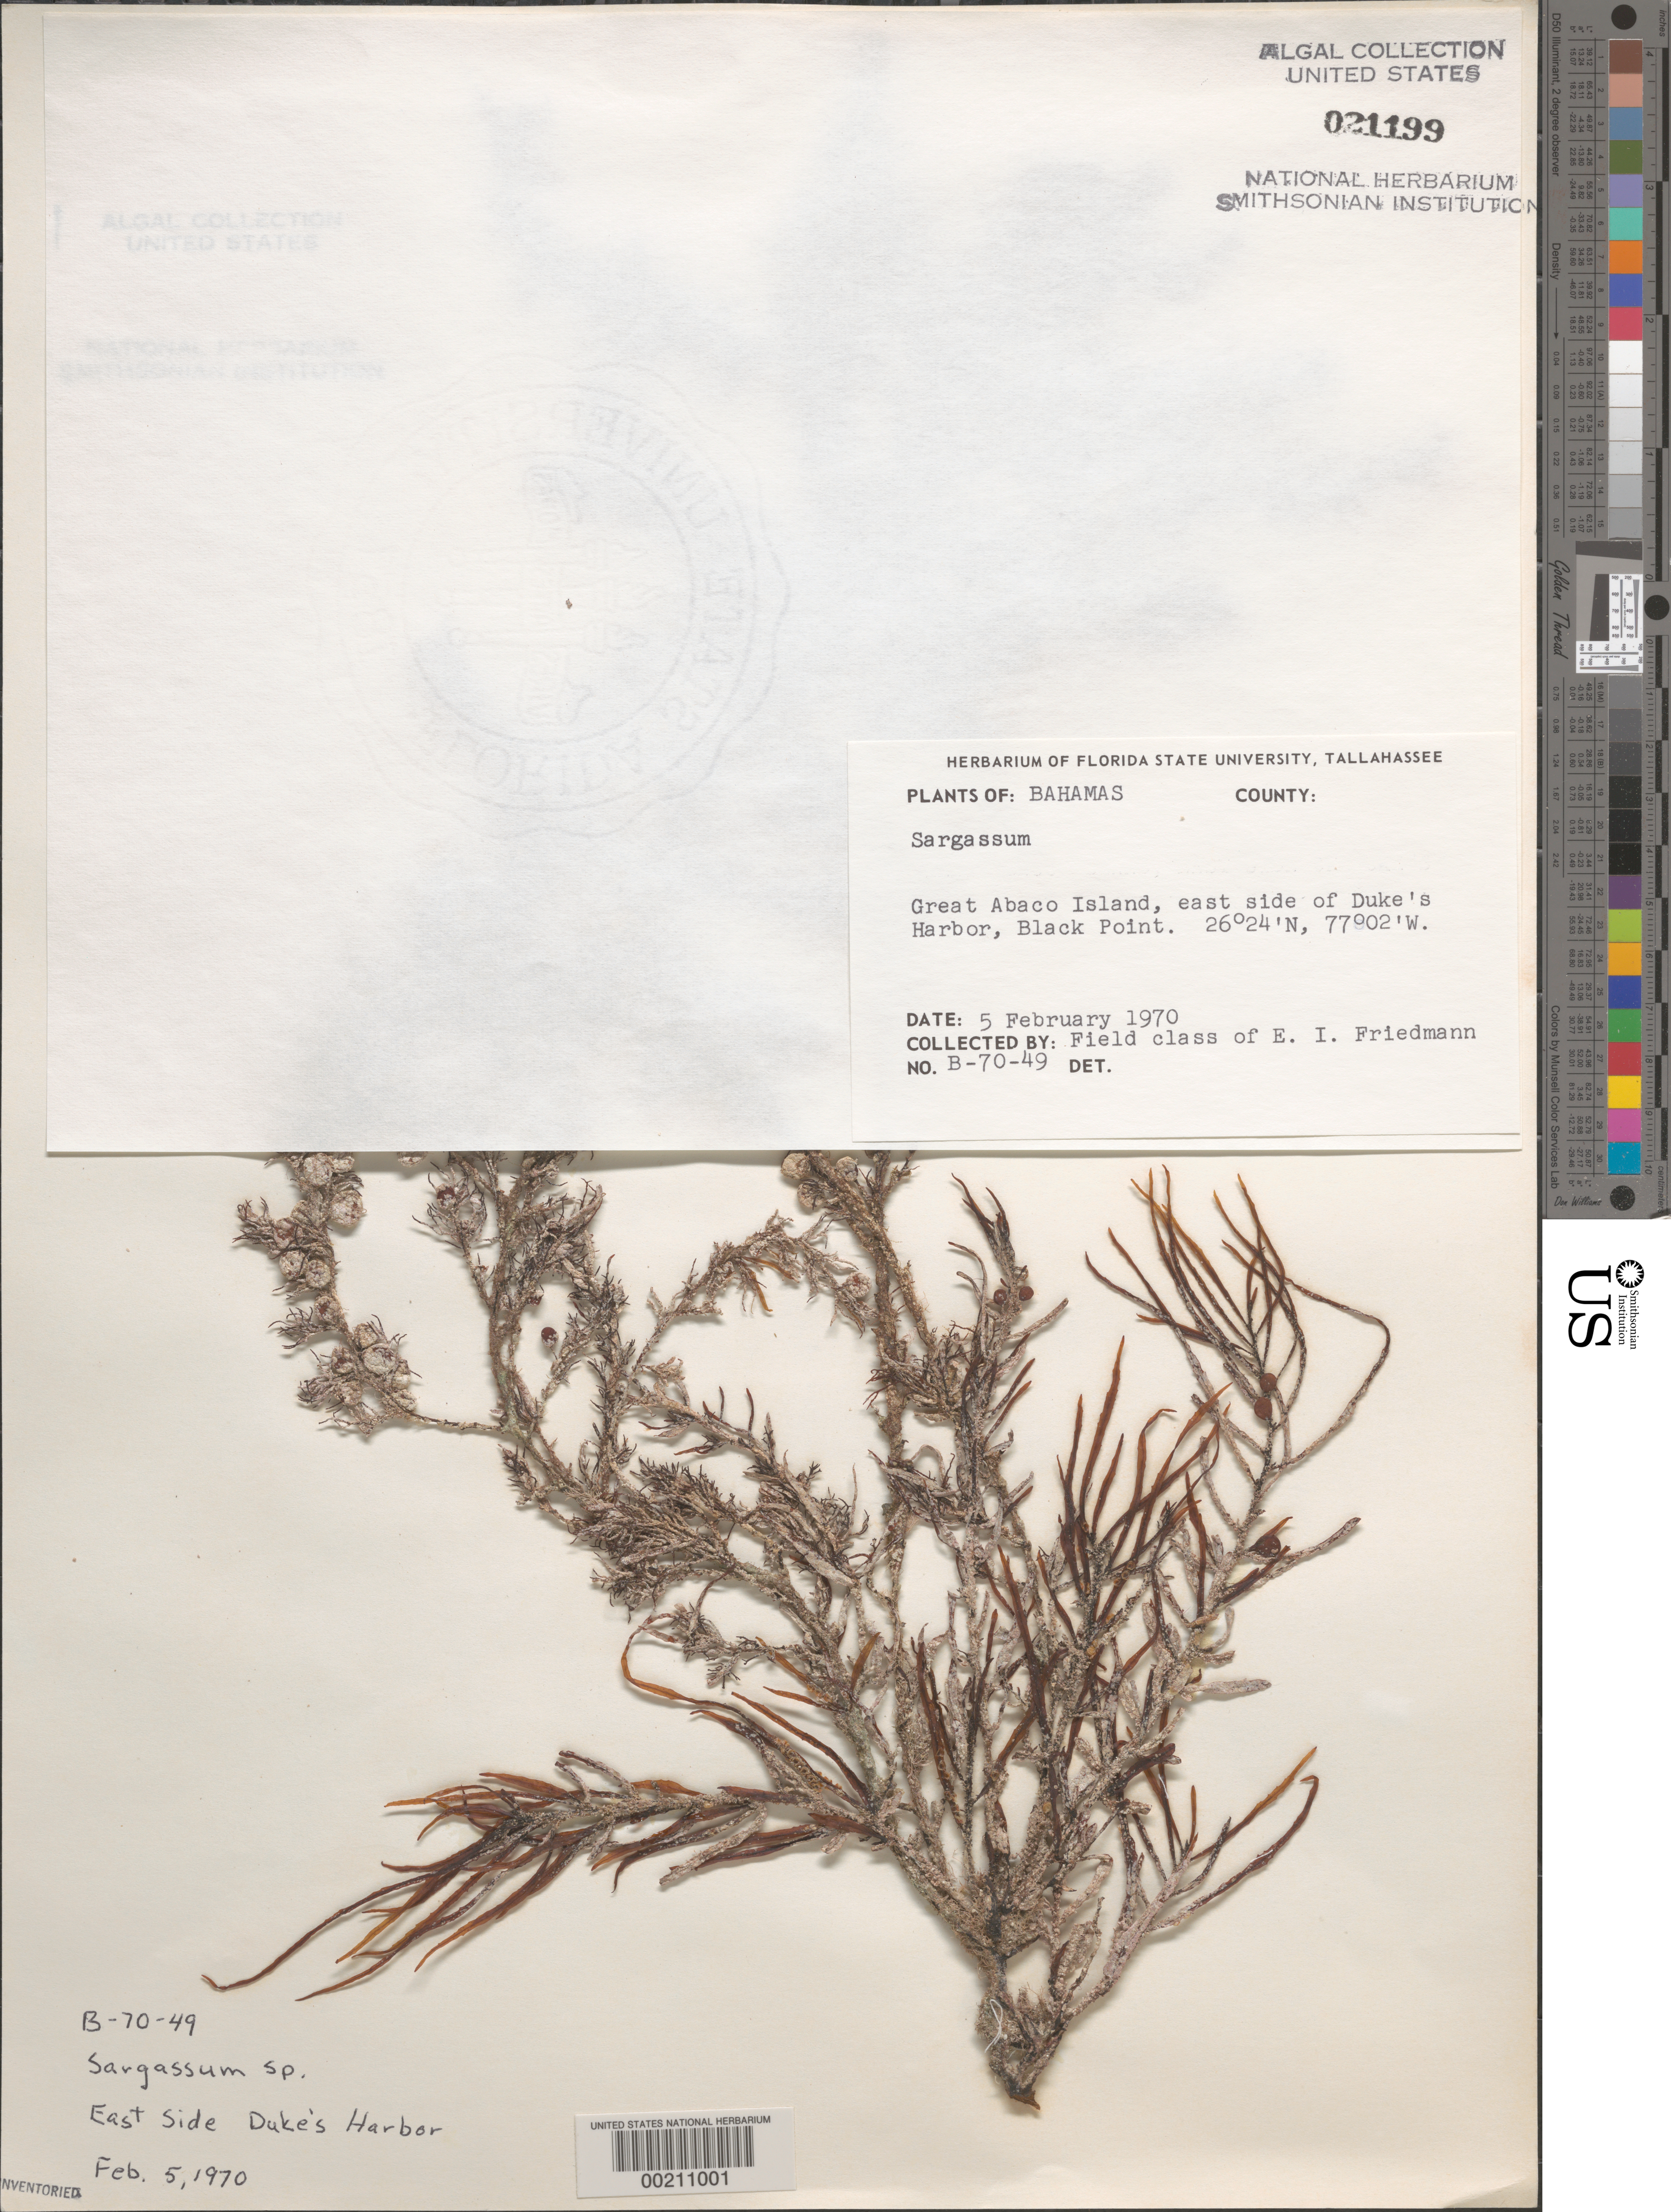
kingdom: Chromista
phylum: Ochrophyta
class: Phaeophyceae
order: Fucales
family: Sargassaceae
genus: Sargassum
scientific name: Sargassum sp.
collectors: E. Friedmann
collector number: B-70-49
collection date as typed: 05 Feb 1970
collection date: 1970-02-05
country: Bahamas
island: Great Abaco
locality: Black Point, Duke's Harbor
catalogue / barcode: US 21199